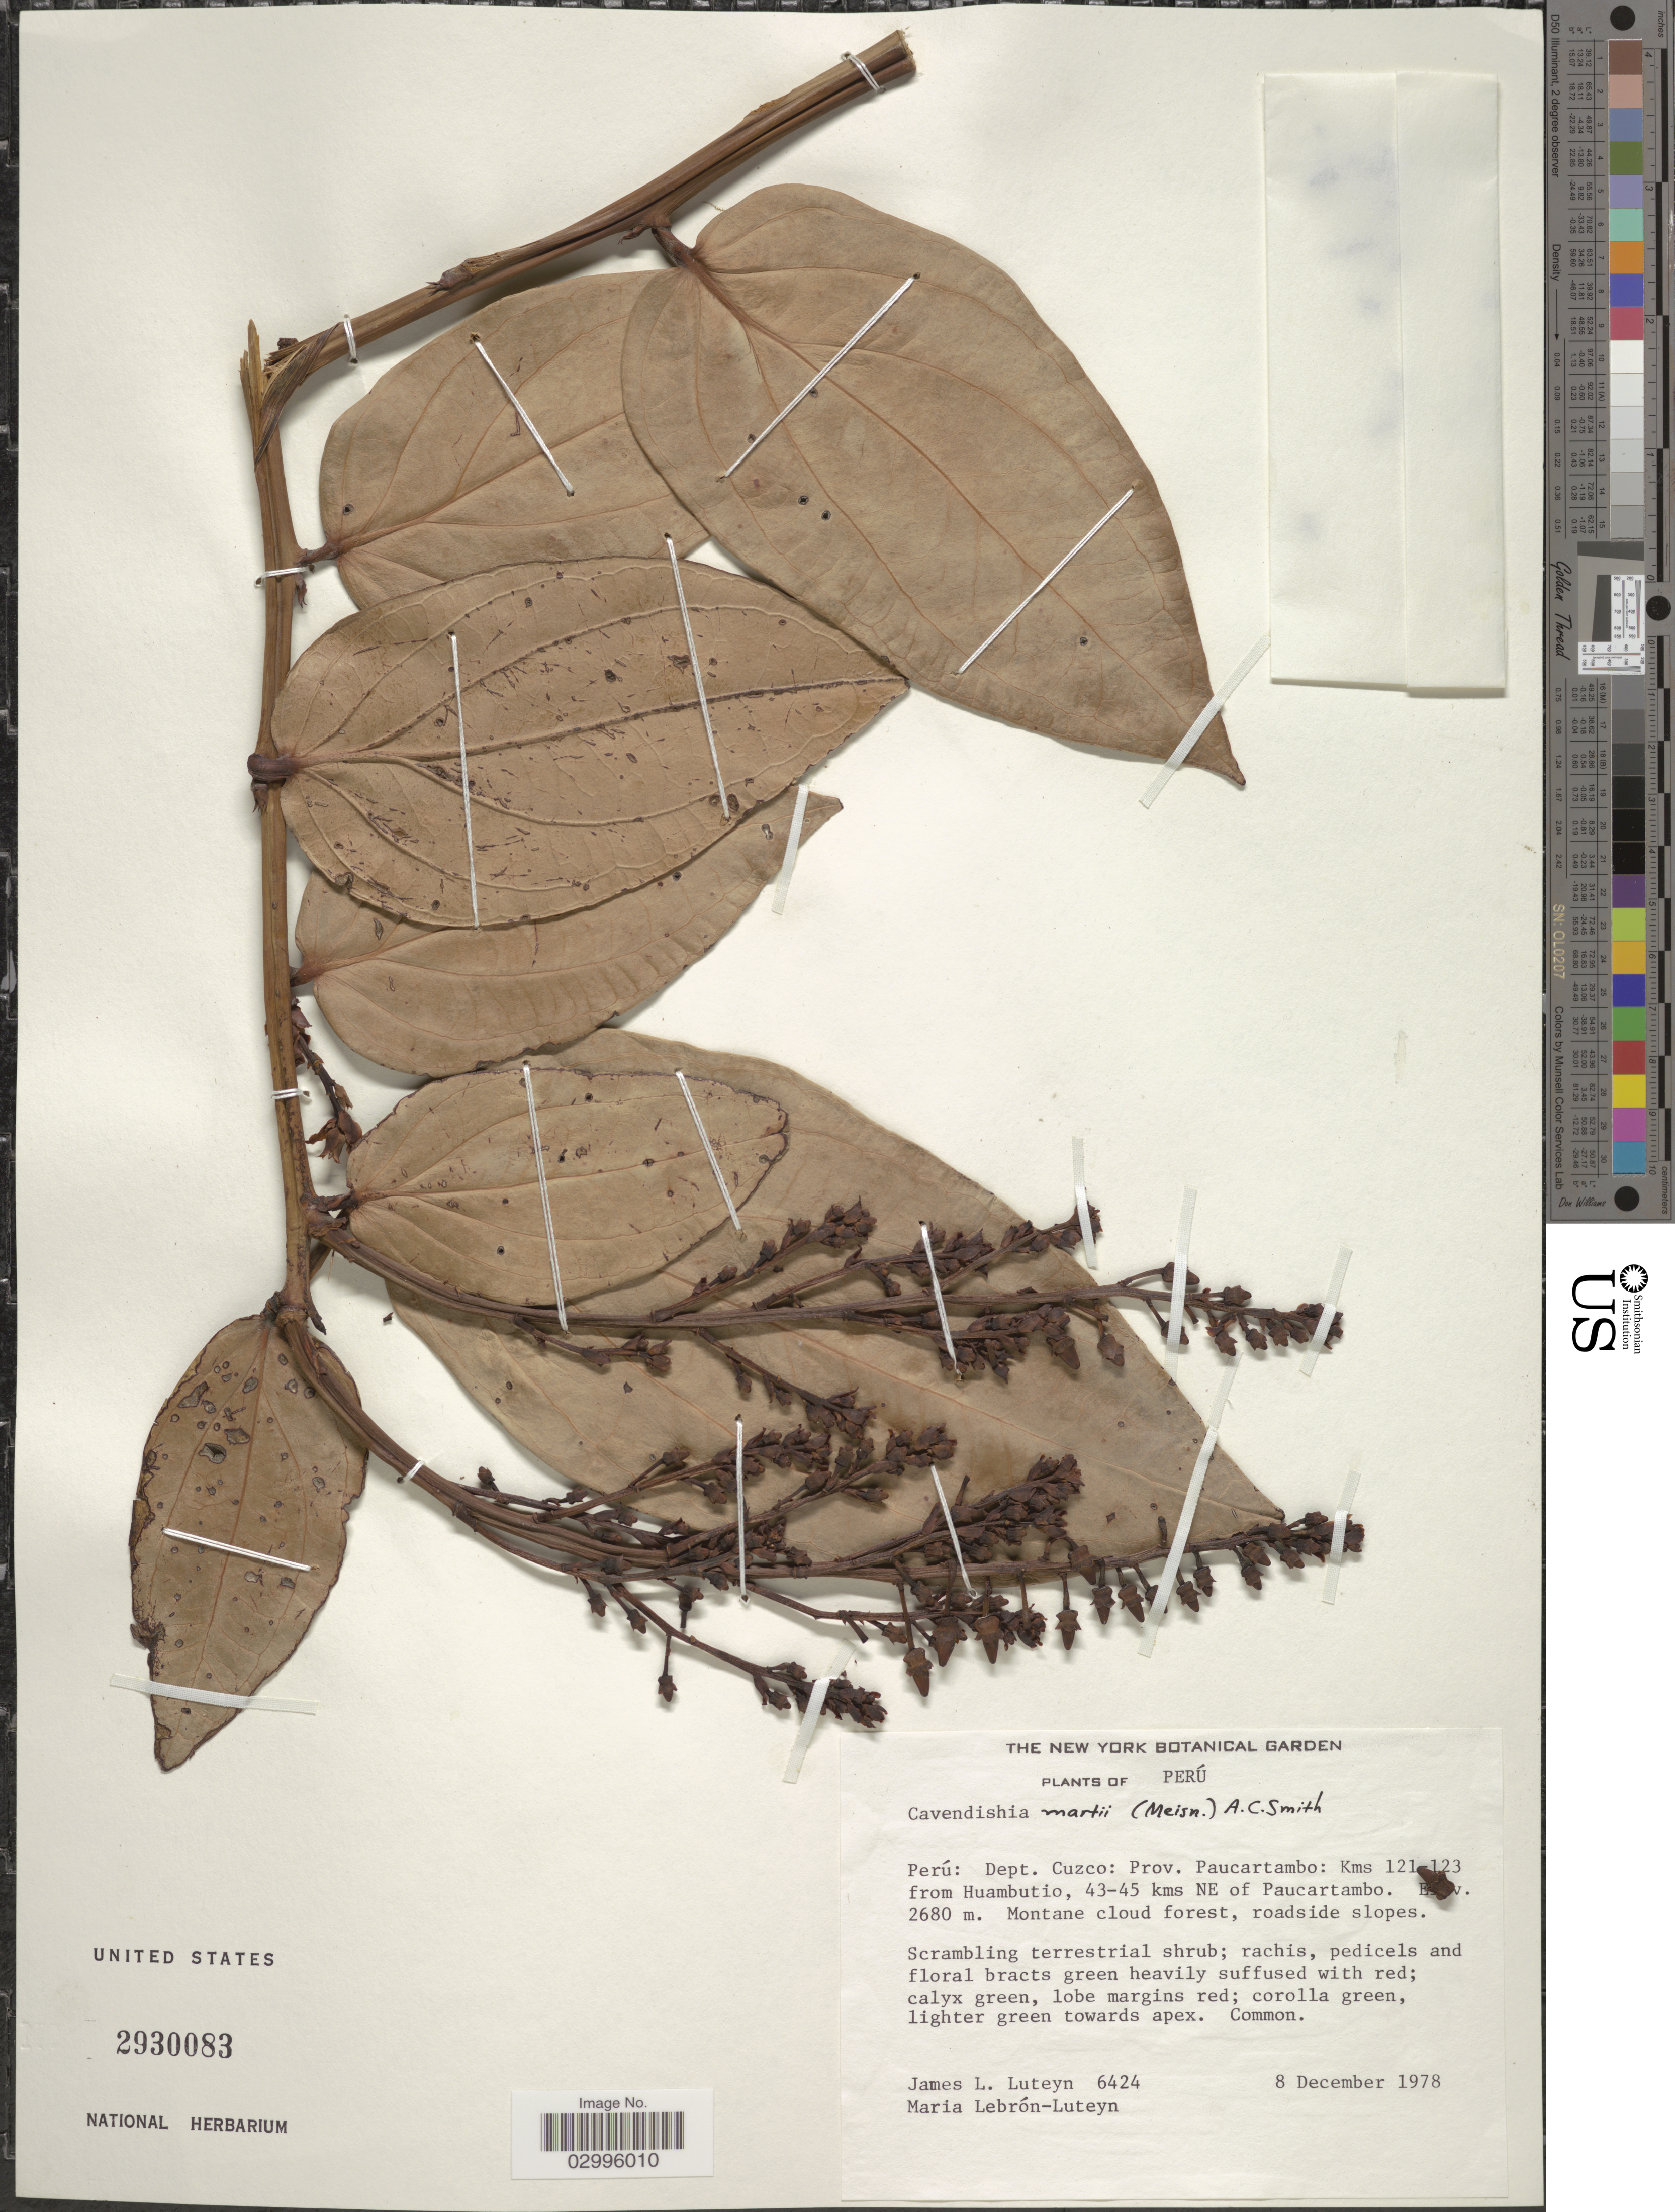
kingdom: Plantae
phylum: Tracheophyta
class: Magnoliopsida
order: Ericales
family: Ericaceae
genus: Cavendishia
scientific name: Cavendishia martii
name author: (Meisn.) A.C. Sm.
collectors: J. Luteyn & M. L. Lebrón-Luteyn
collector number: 6424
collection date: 1978-12-08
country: Peru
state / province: Cusco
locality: Dept. Cuzco: Prov. Paucartambo: Kms 121-123 from Huambutio, 43-45 kms NE of Paucartambo.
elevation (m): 2680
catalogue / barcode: US 2930083